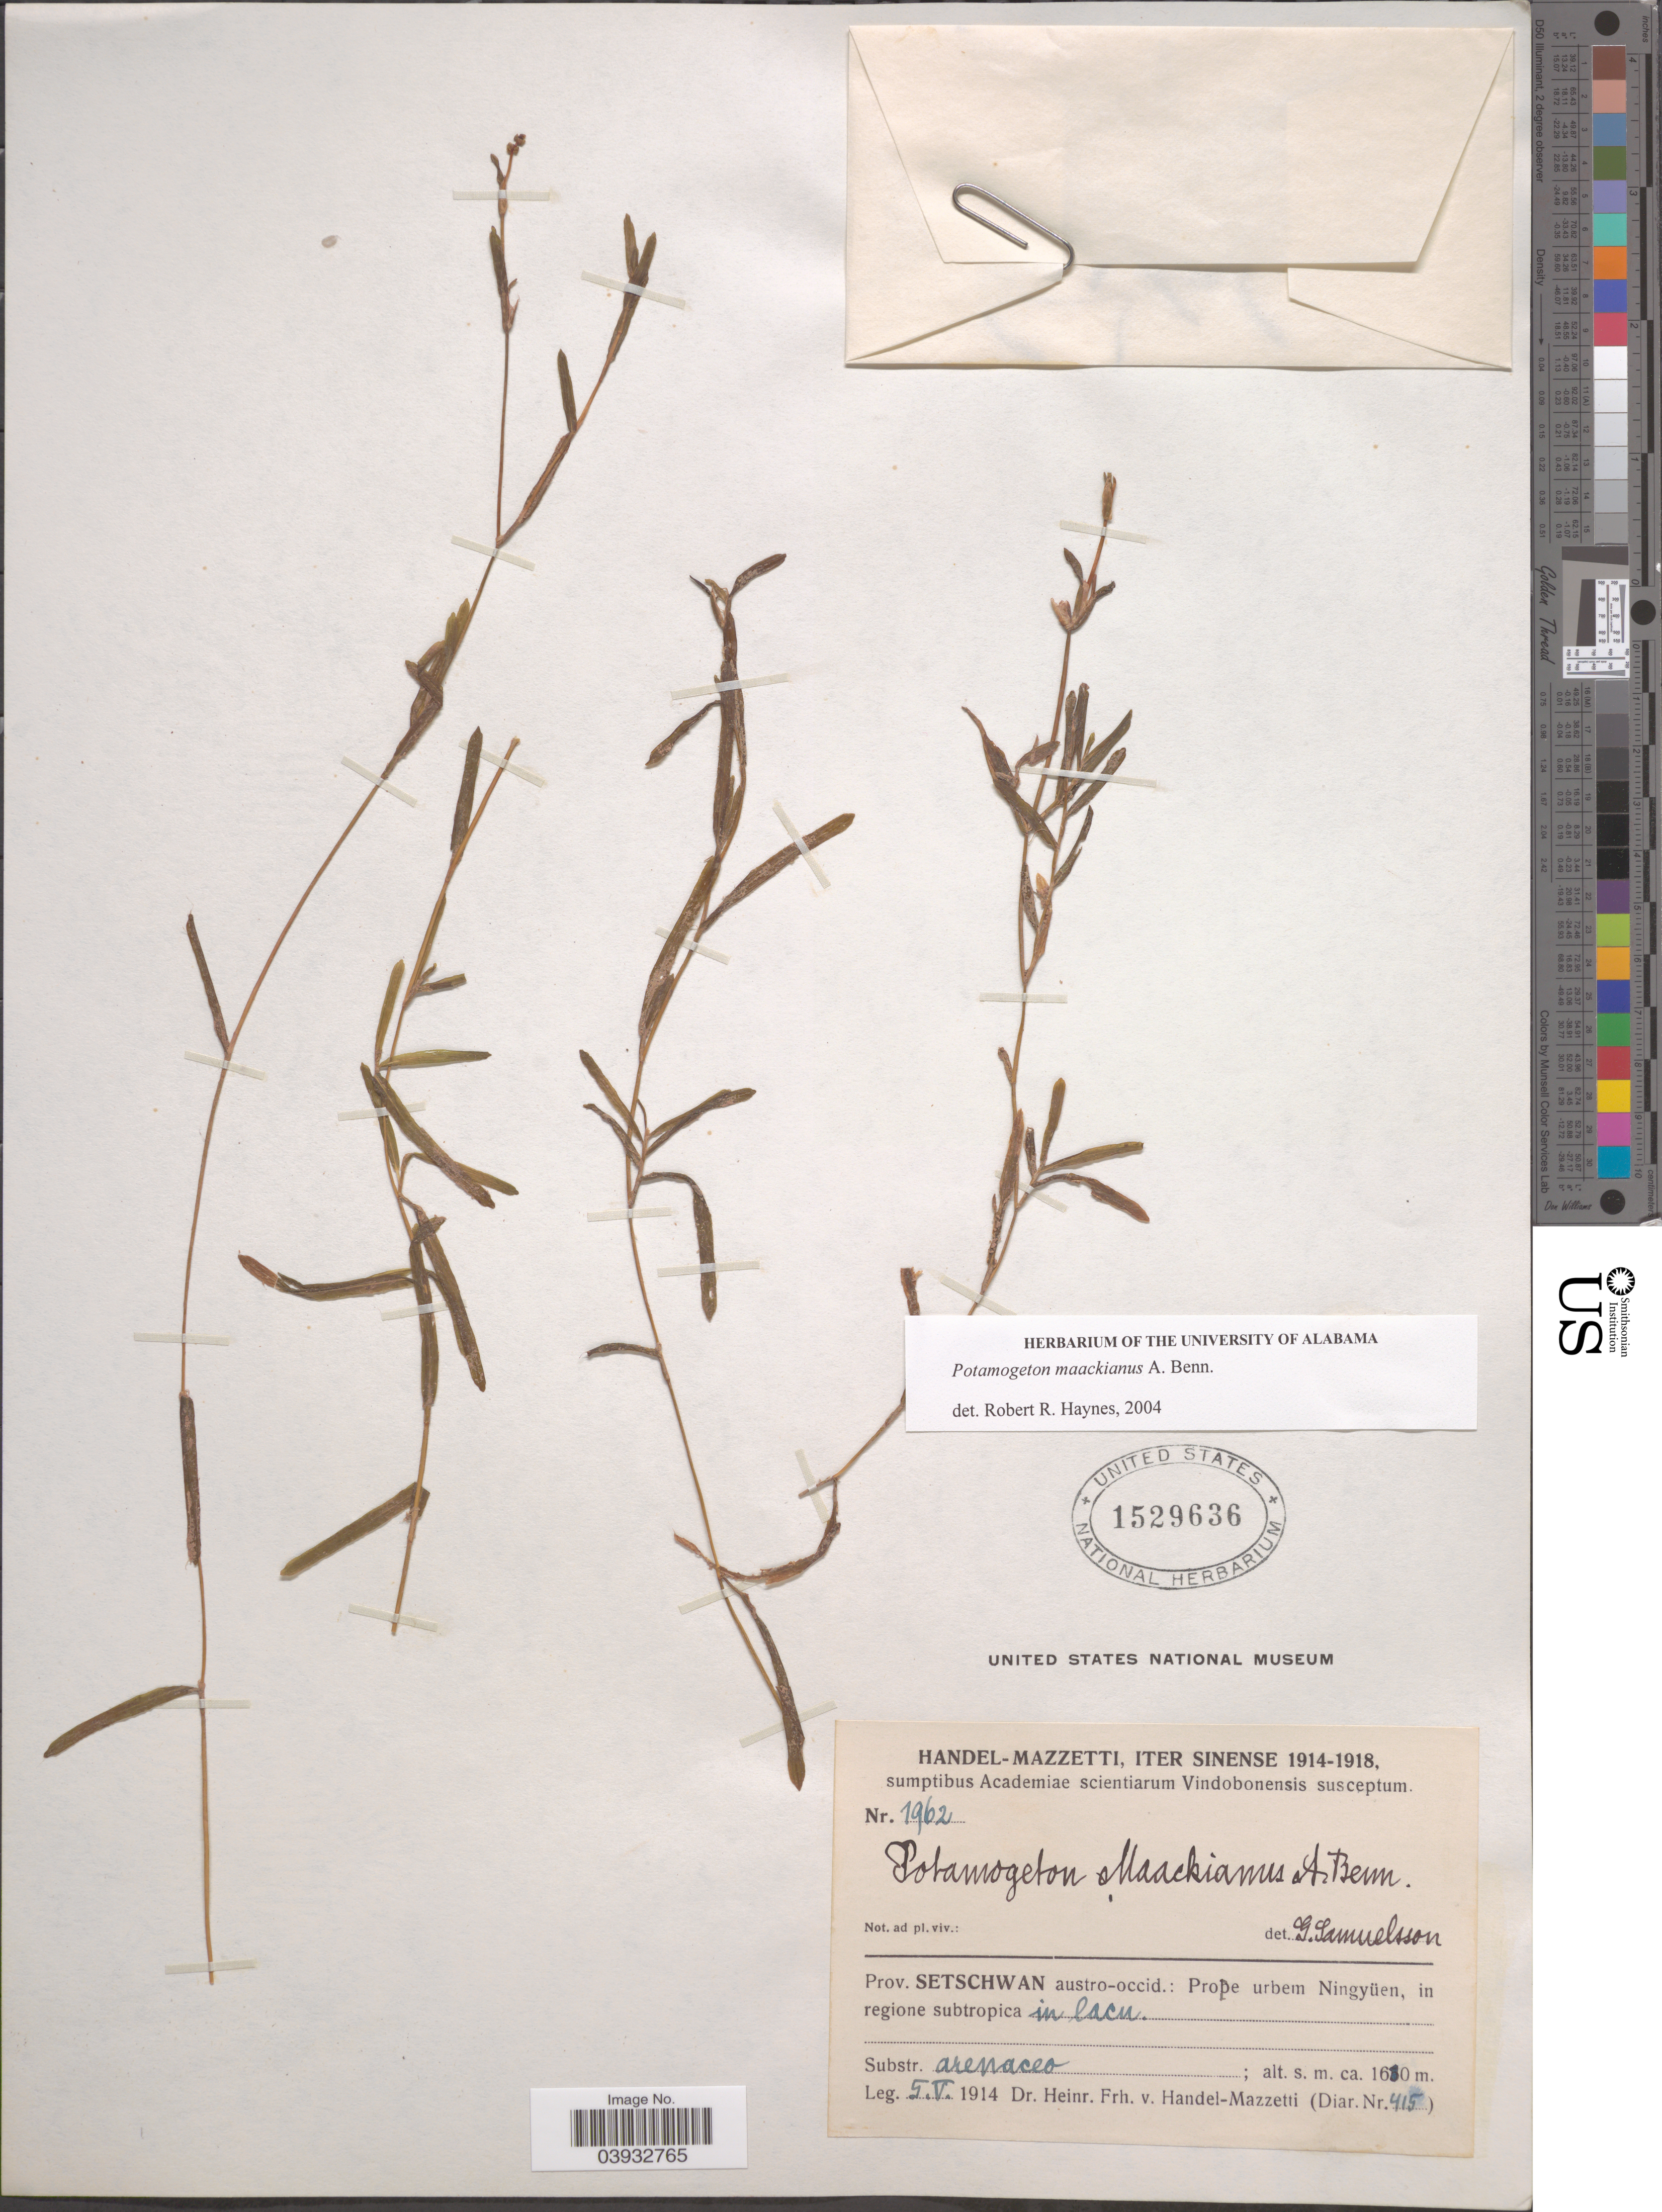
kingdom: Plantae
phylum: Tracheophyta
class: Liliopsida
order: Alismatales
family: Potamogetonaceae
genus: Potamogeton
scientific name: Potamogeton maackianus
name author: A. Benn.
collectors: H. Handel-Mazzetti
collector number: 1962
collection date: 1914-05-05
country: China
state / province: Sichuan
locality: Prov. Setschwan austro-occid.: Prope urbem Ningyüen, in regione subtropica in lacu.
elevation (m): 1630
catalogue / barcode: US 1529636